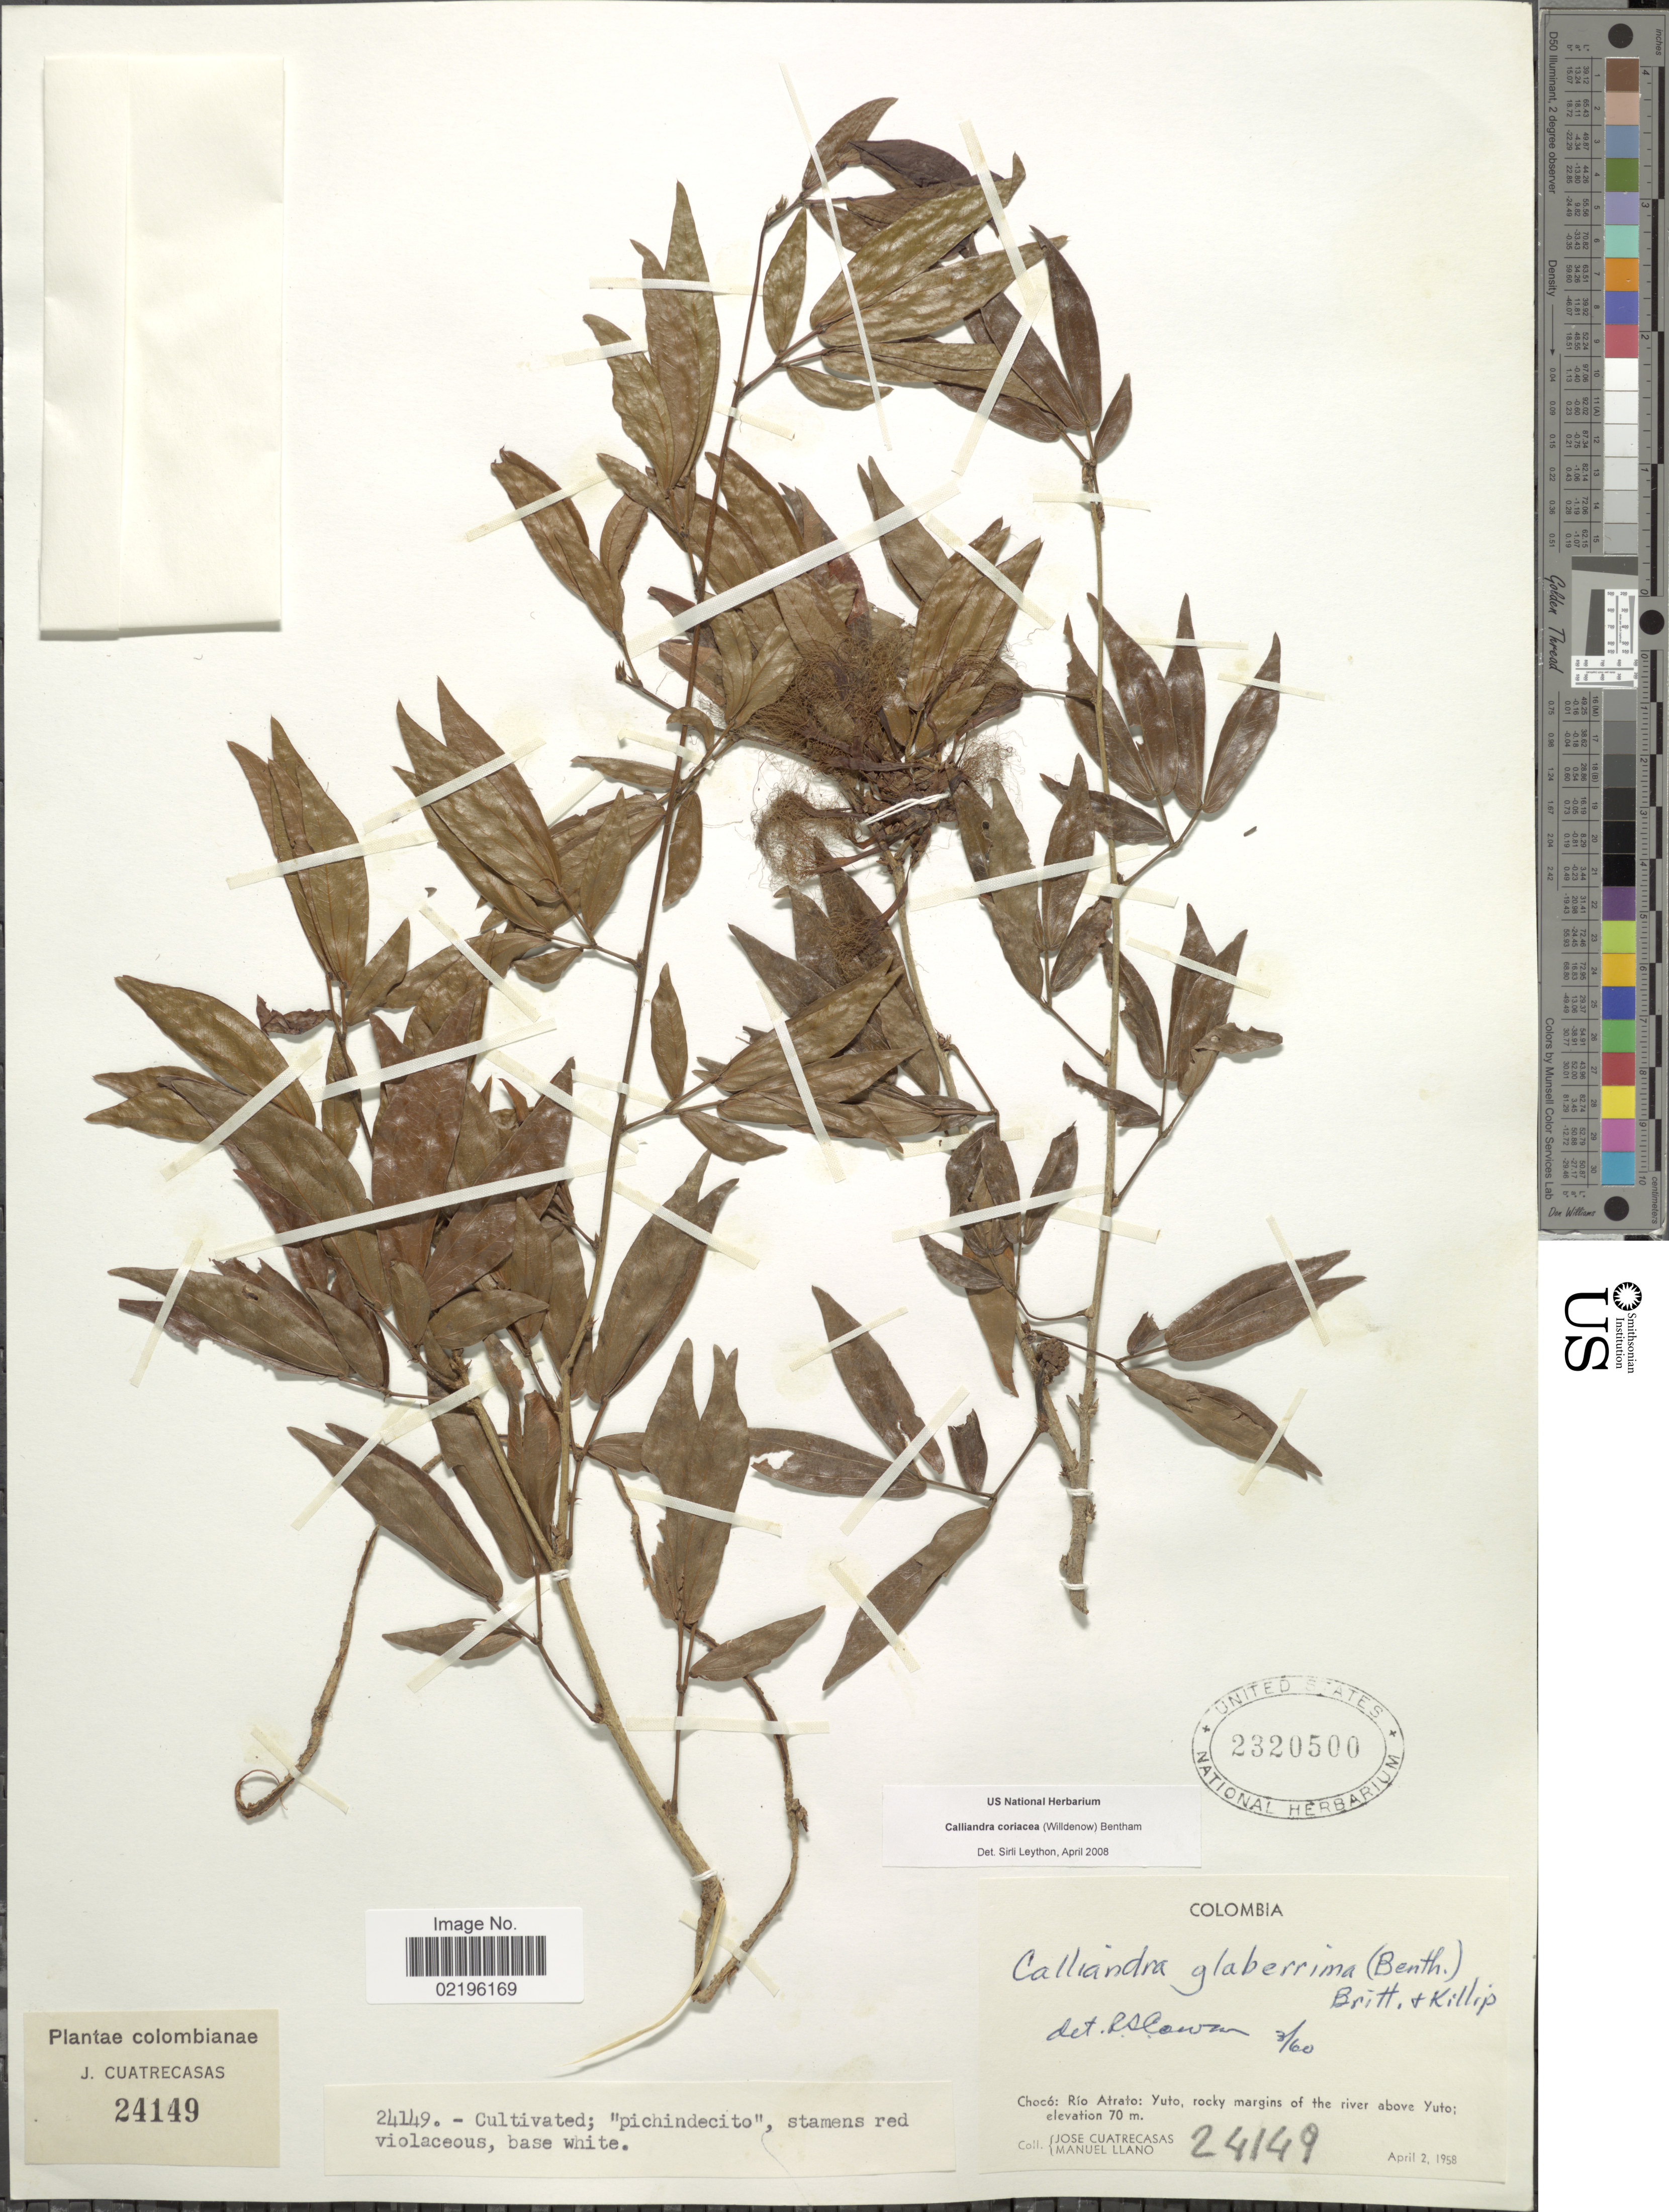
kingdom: Plantae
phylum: Tracheophyta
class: Magnoliopsida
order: Fabales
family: Fabaceae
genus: Calliandra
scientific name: Calliandra coriacea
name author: (Humb. & Bonpl. ex Willd.) Benth.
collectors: J. Cuatrecasas & M. d. Llano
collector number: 24149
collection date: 1958-04-02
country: Colombia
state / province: Chocó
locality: Rio Atrato: Yuto, rocky margins of the river above Yuto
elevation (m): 70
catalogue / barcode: US 2320500